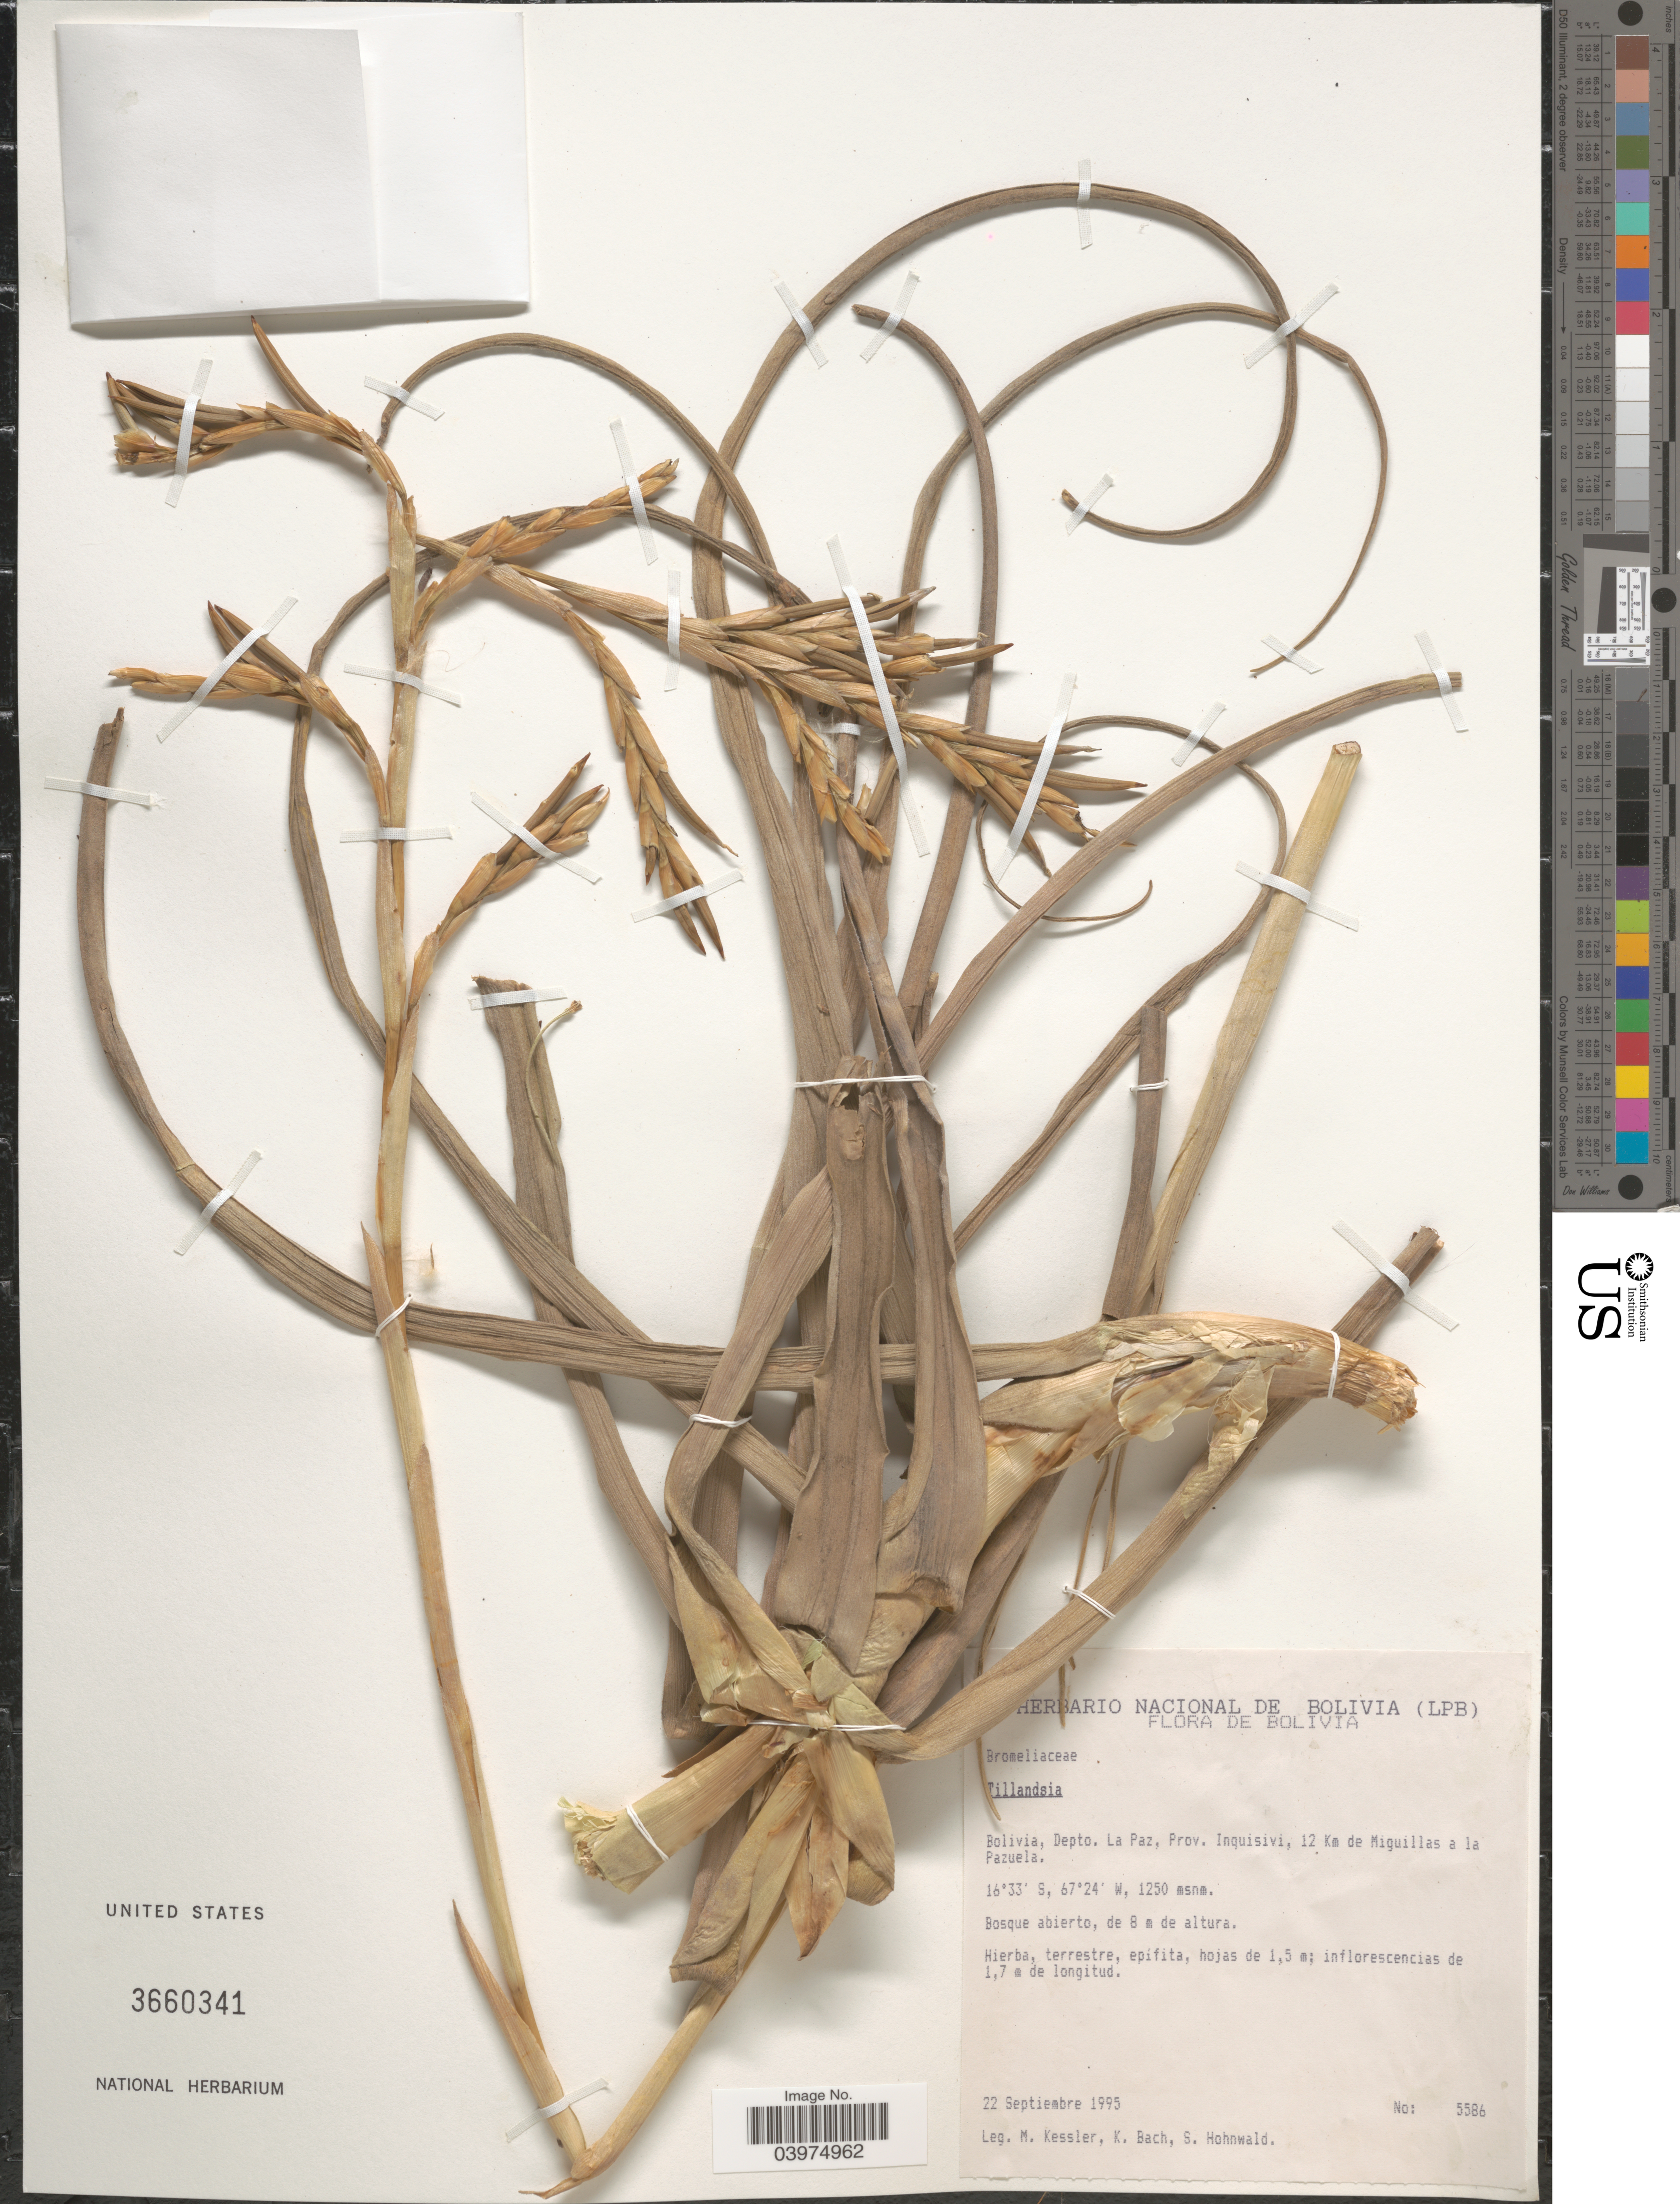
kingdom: Plantae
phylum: Tracheophyta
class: Liliopsida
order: Poales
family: Bromeliaceae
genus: Tillandsia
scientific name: Tillandsia sp.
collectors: M. Kessler, K. Bach & S. Hohnwald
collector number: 5586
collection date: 1995-09-22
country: Bolivia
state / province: La Paz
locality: Depto. La Paz, Prov. Inquisivi, 12 Km de Miguillas a la Pazuela.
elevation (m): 1250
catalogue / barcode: US 3660341